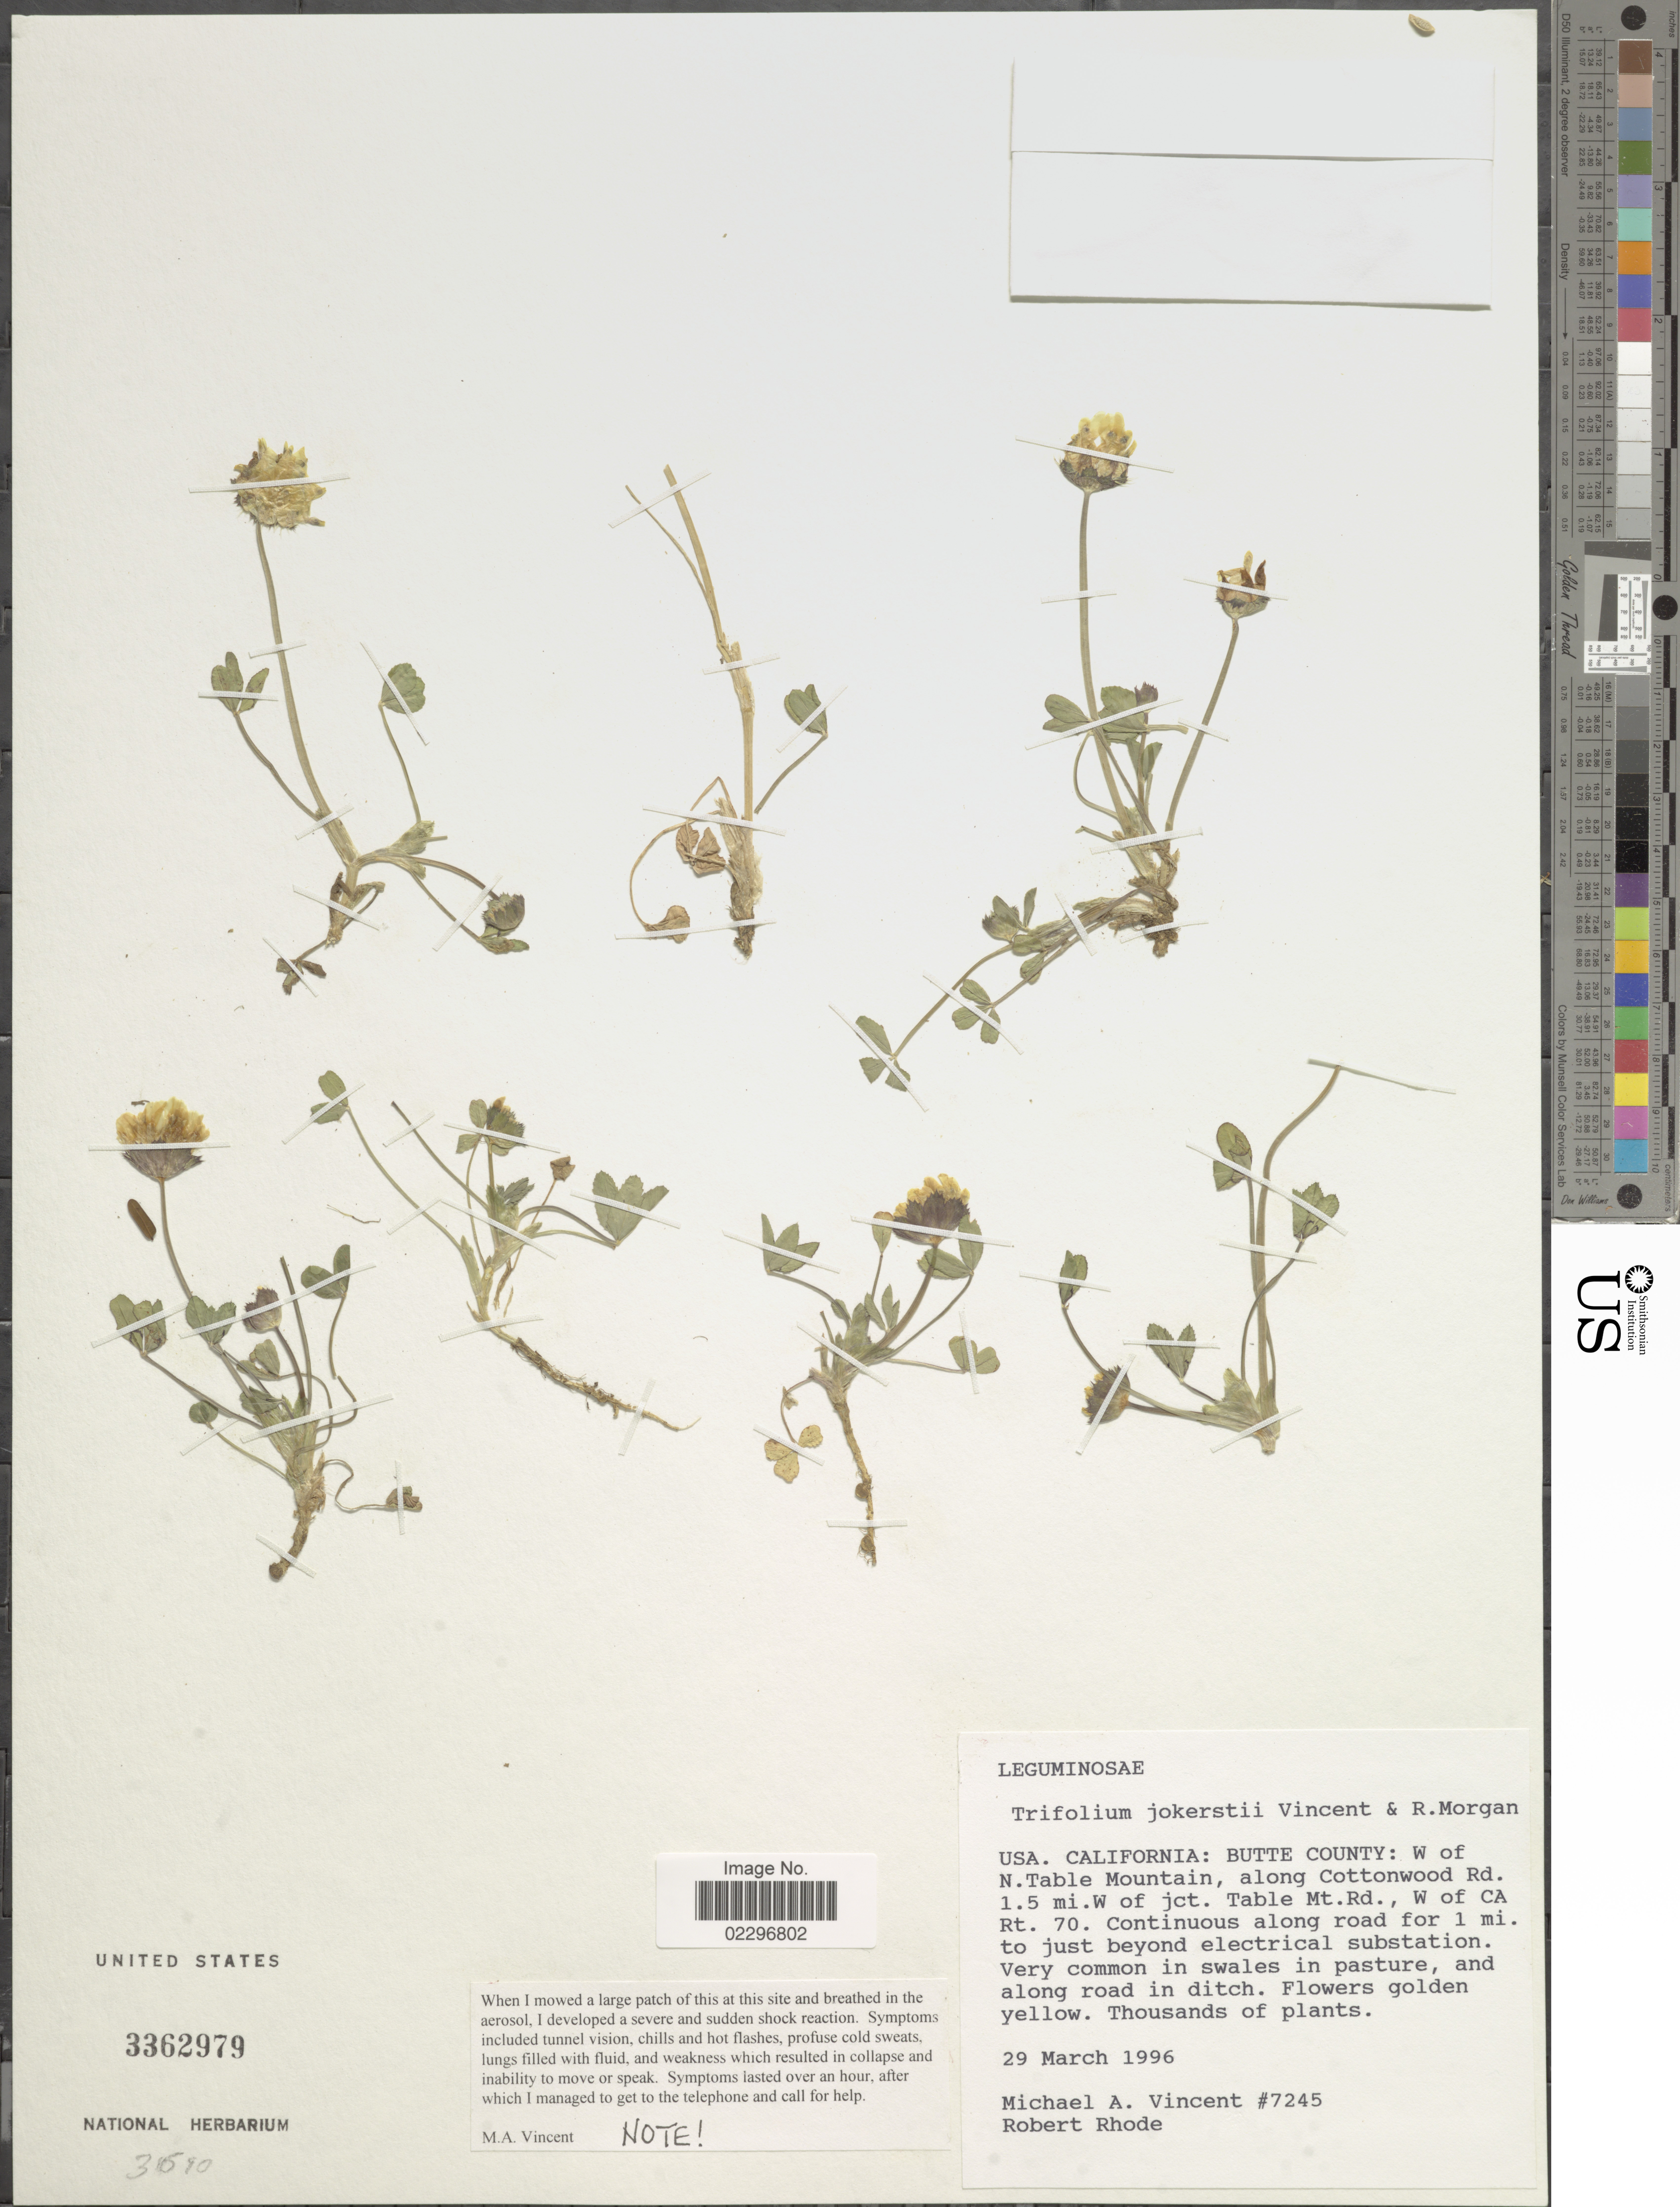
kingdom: Plantae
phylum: Tracheophyta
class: Magnoliopsida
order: Fabales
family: Fabaceae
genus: Trifolium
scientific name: Trifolium jokerstii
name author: Vincent & Morgan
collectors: M. A. Vincent & R. Rhode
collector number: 7245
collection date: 1996-03-29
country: United States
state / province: California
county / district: Butte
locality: Butte County: W of N. Table Mountain, along Cottonwood Rd. 1.5 mi. W of jct. Table Mt. Rd., W of CA Rt. 70. Continuous along road for 1 mi. to just beyond electrical substation.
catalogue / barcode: US 3362979